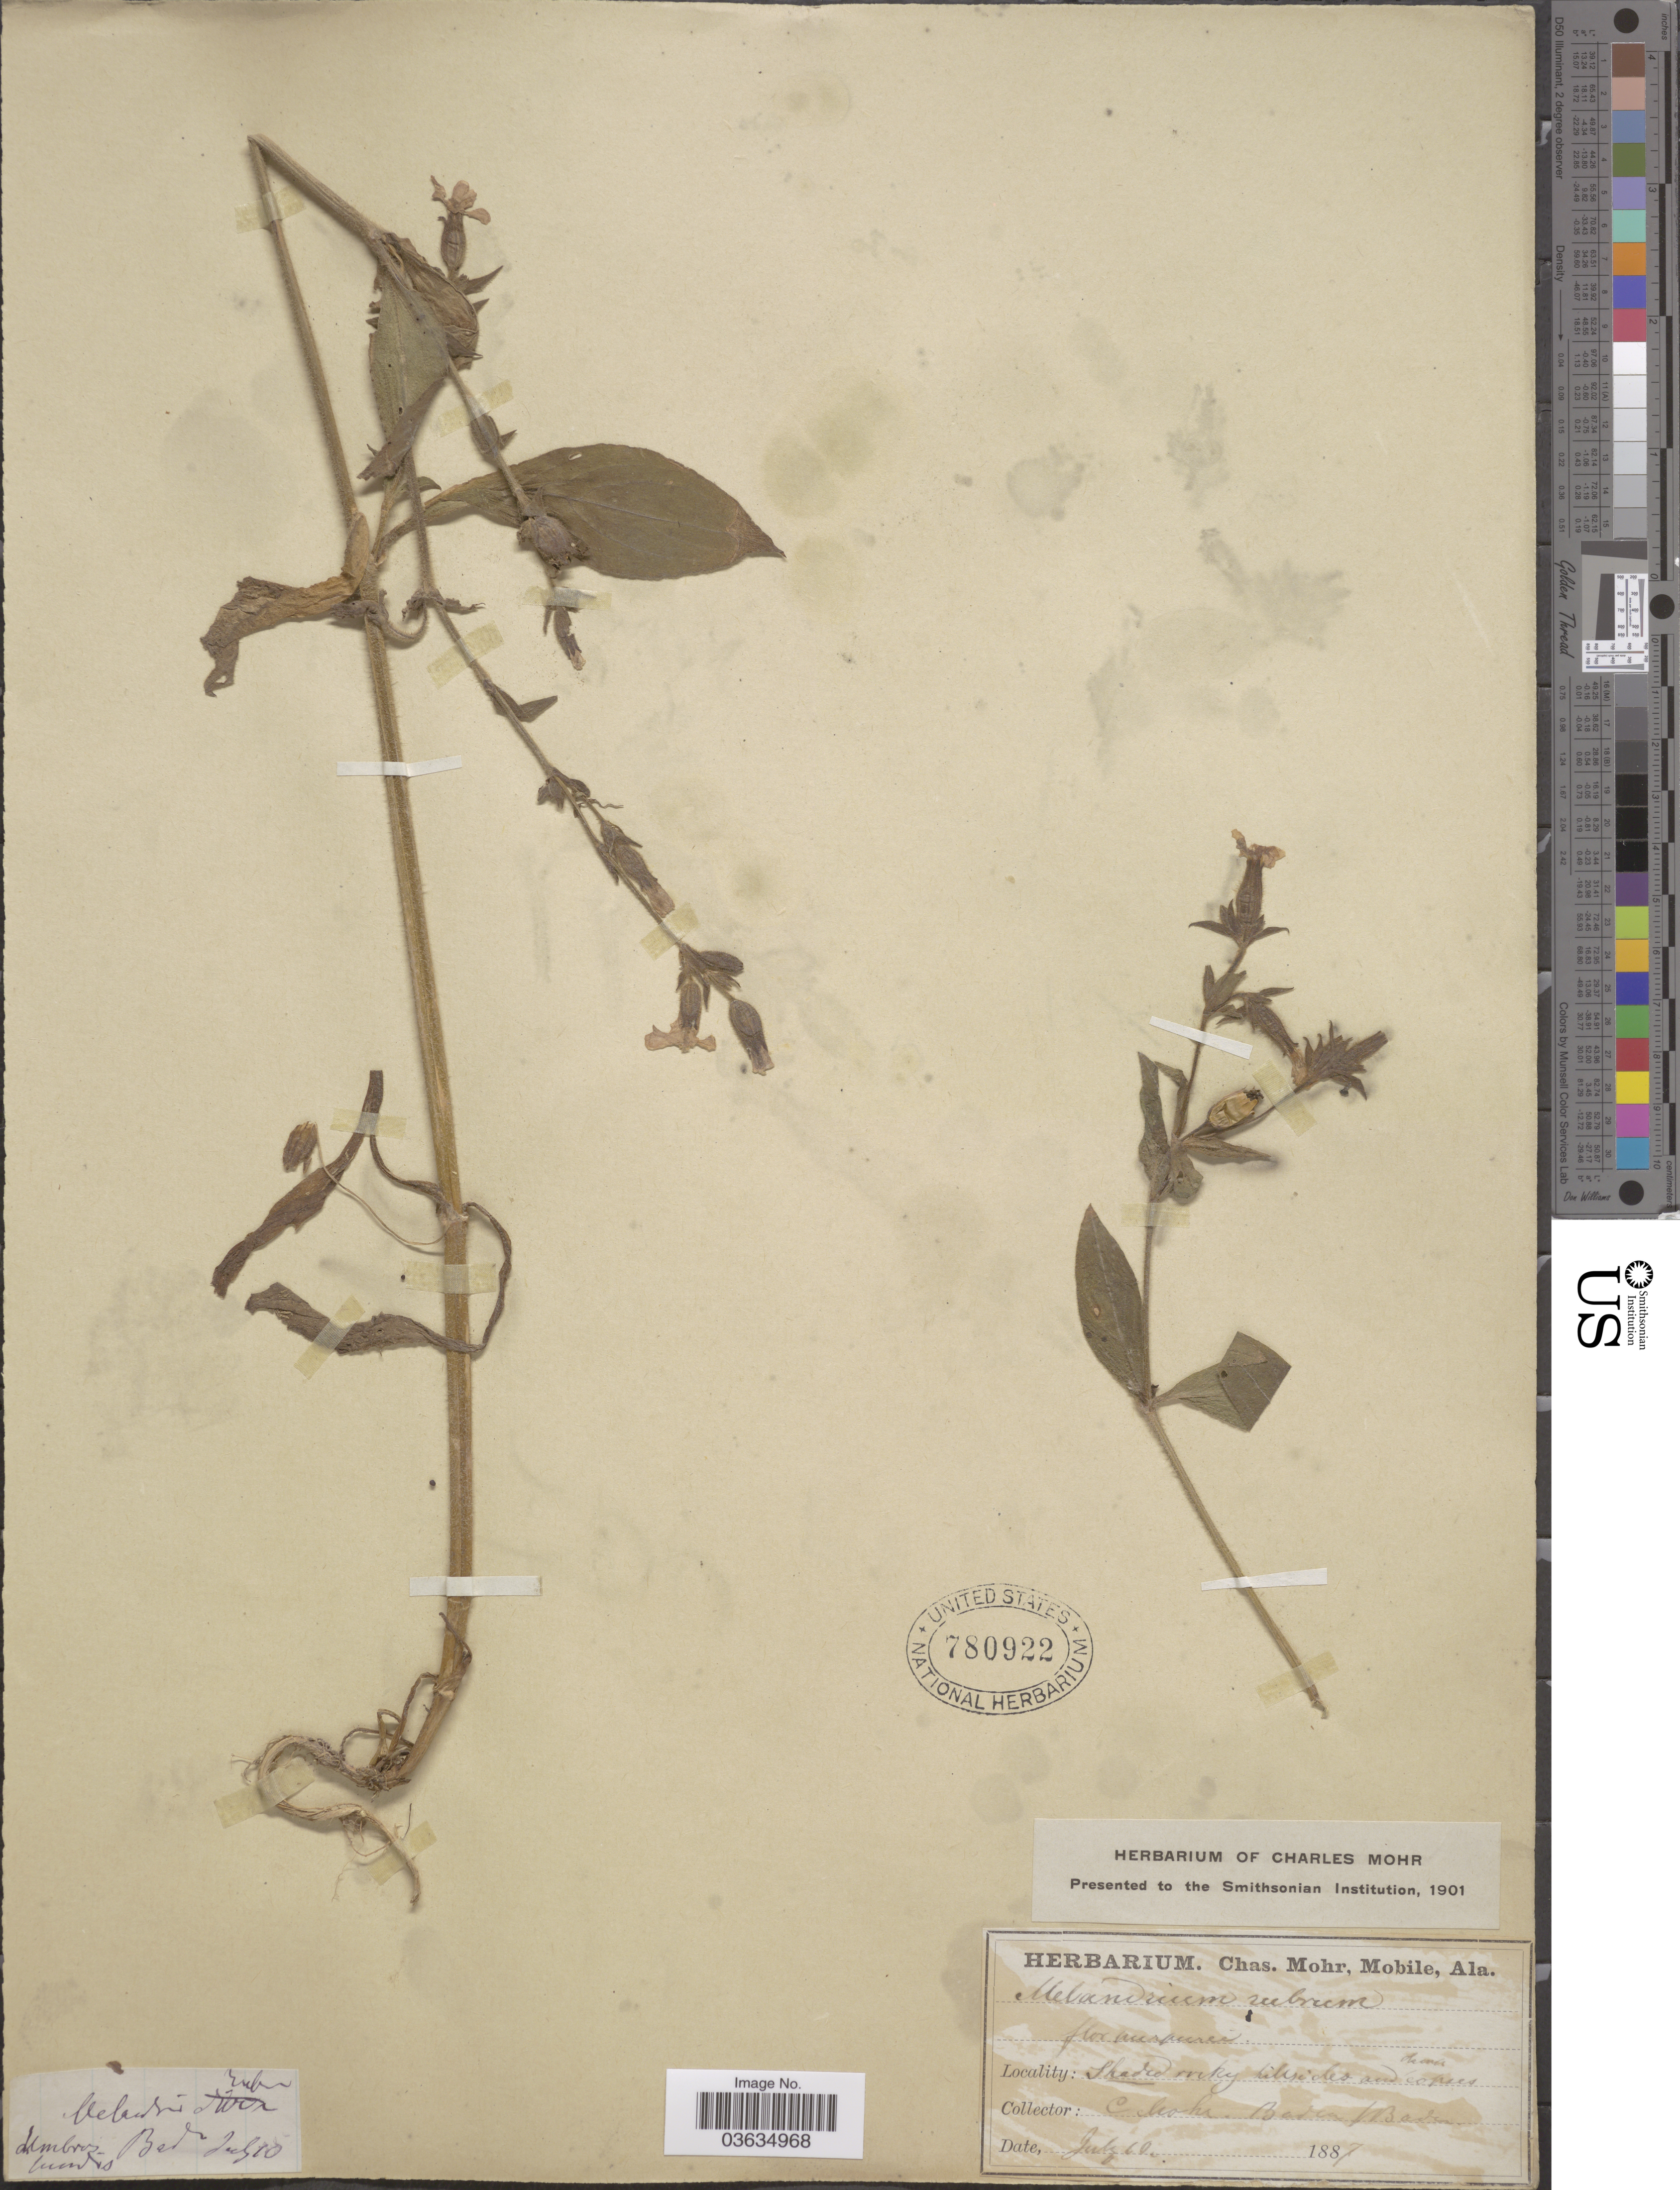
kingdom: Plantae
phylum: Tracheophyta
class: Magnoliopsida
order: Caryophyllales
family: Caryophyllaceae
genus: Silene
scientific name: Silene dioica subsp. dioica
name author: (L.) Clairv.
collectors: Mohr, C. T. (herbarium)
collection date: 1887-07-10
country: Germany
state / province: Baden-Württemberg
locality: Shaded rocky hillsides and copses. Baden.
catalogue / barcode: US 780922